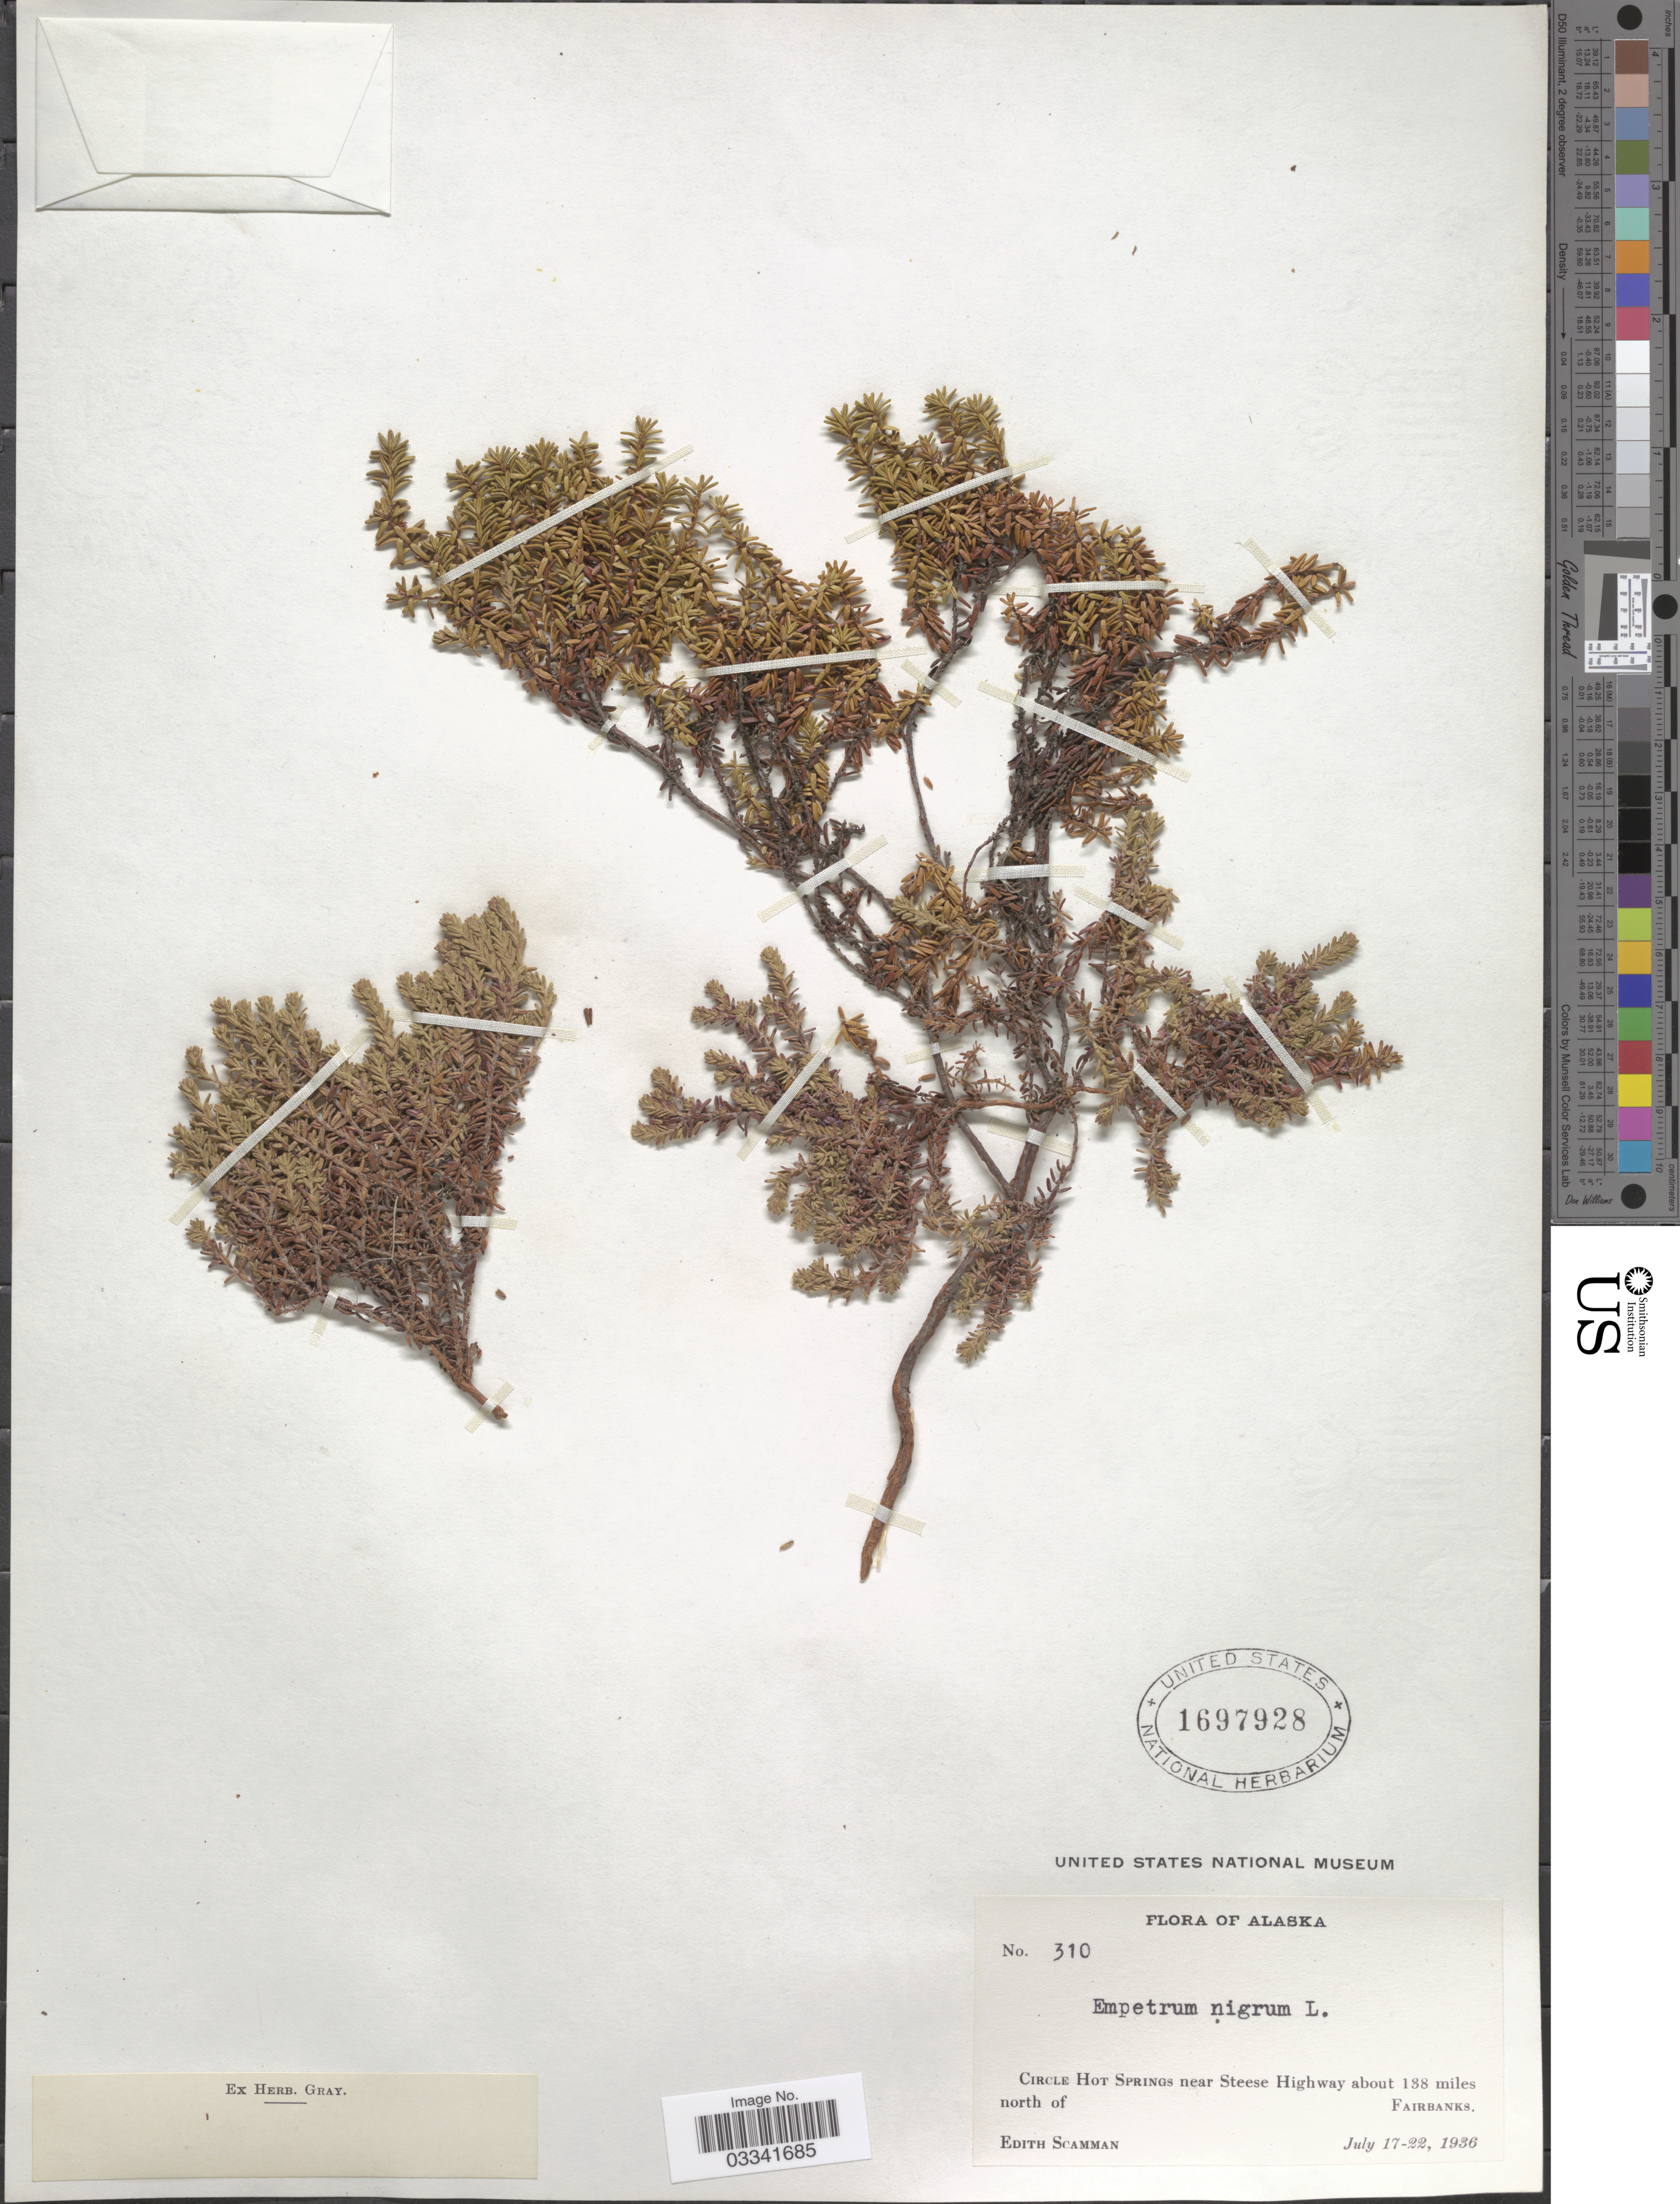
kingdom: Plantae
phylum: Tracheophyta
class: Magnoliopsida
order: Ericales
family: Ericaceae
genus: Empetrum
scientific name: Empetrum nigrum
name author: L.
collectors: E. Scamman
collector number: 310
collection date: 1936-07-17/1936-07-22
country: United States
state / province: Alaska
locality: Circle Hot Springs near Steese Highway about 138 miles north of Fairbanks.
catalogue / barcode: US 1697928